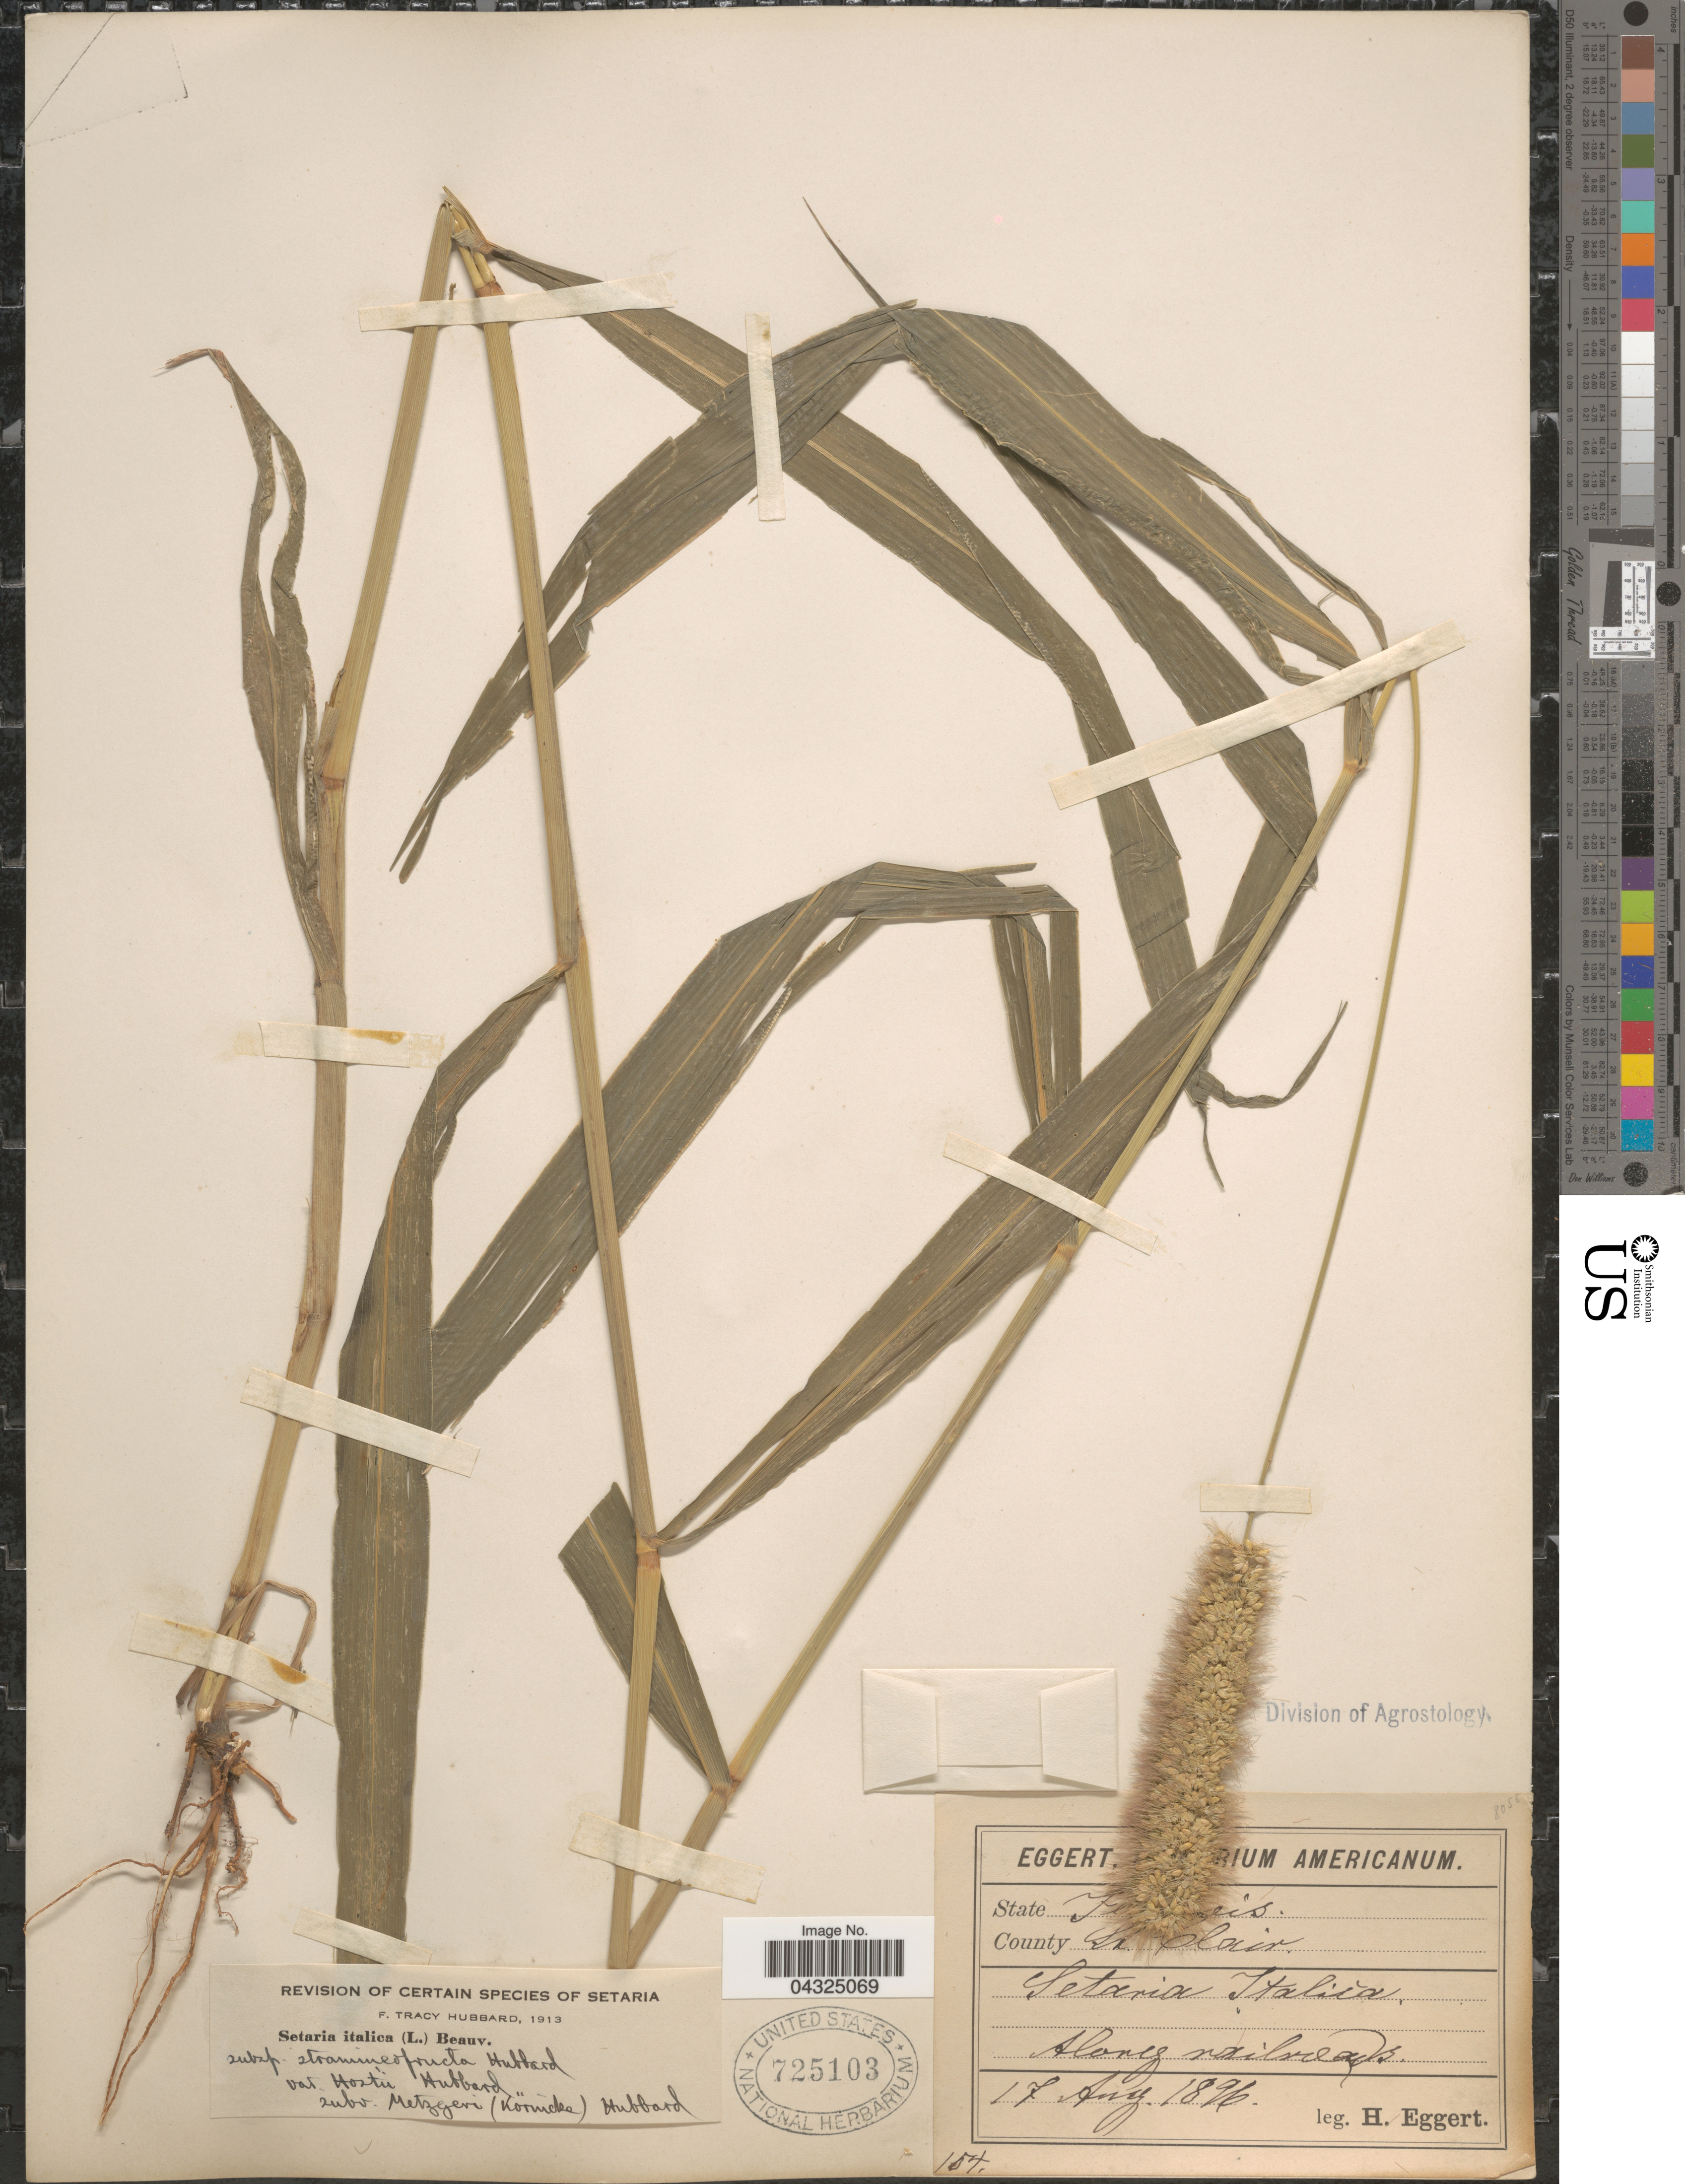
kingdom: Plantae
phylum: Tracheophyta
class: Liliopsida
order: Poales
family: Poaceae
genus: Setaria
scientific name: Setaria italica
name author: (L.) P. Beauv.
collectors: H. Eggert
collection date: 1896-08-17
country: United States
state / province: Illinois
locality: County St Clair. Along railroad.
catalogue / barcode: US 725103